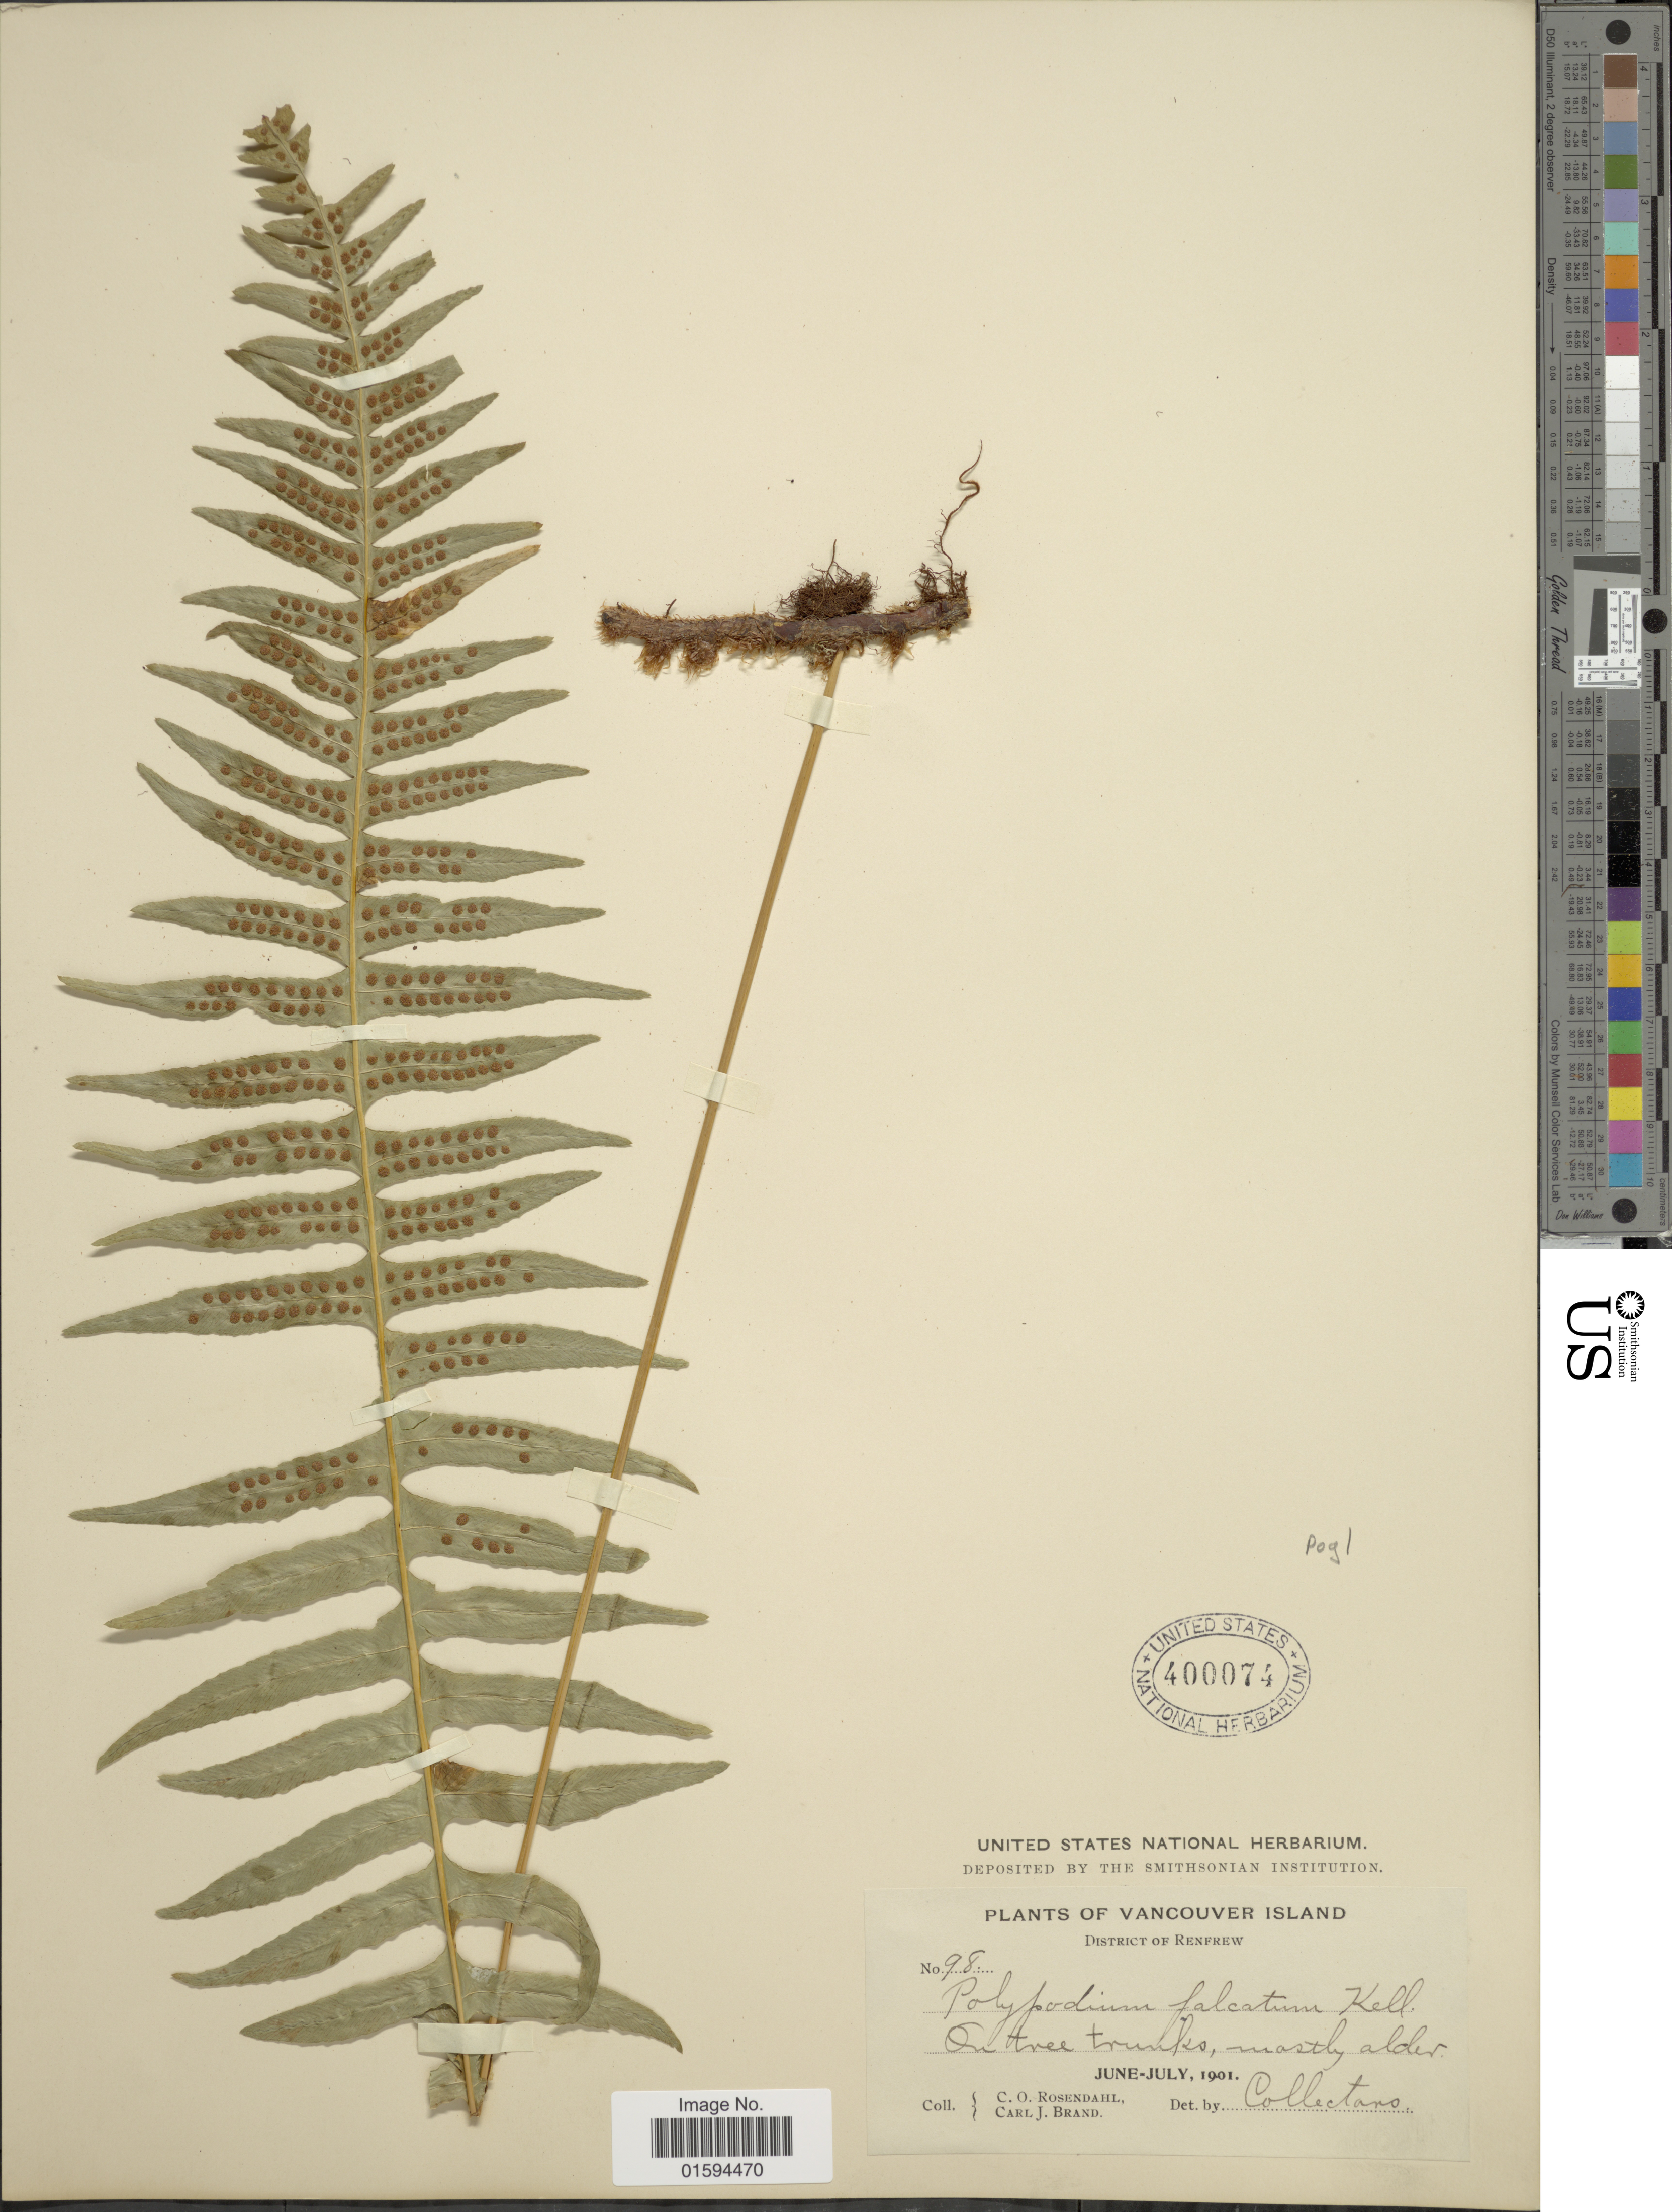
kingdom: Plantae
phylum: Tracheophyta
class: Polypodiopsida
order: Polypodiales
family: Polypodiaceae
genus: Polypodium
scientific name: Polypodium glycyrrhiza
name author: D.C. Eaton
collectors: C. O. Rosendahl & C. J. Brand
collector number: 98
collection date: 1901-06/1901-07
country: Canada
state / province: British Columbia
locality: Vancouver Island, District of Renfrew.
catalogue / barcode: US 400074